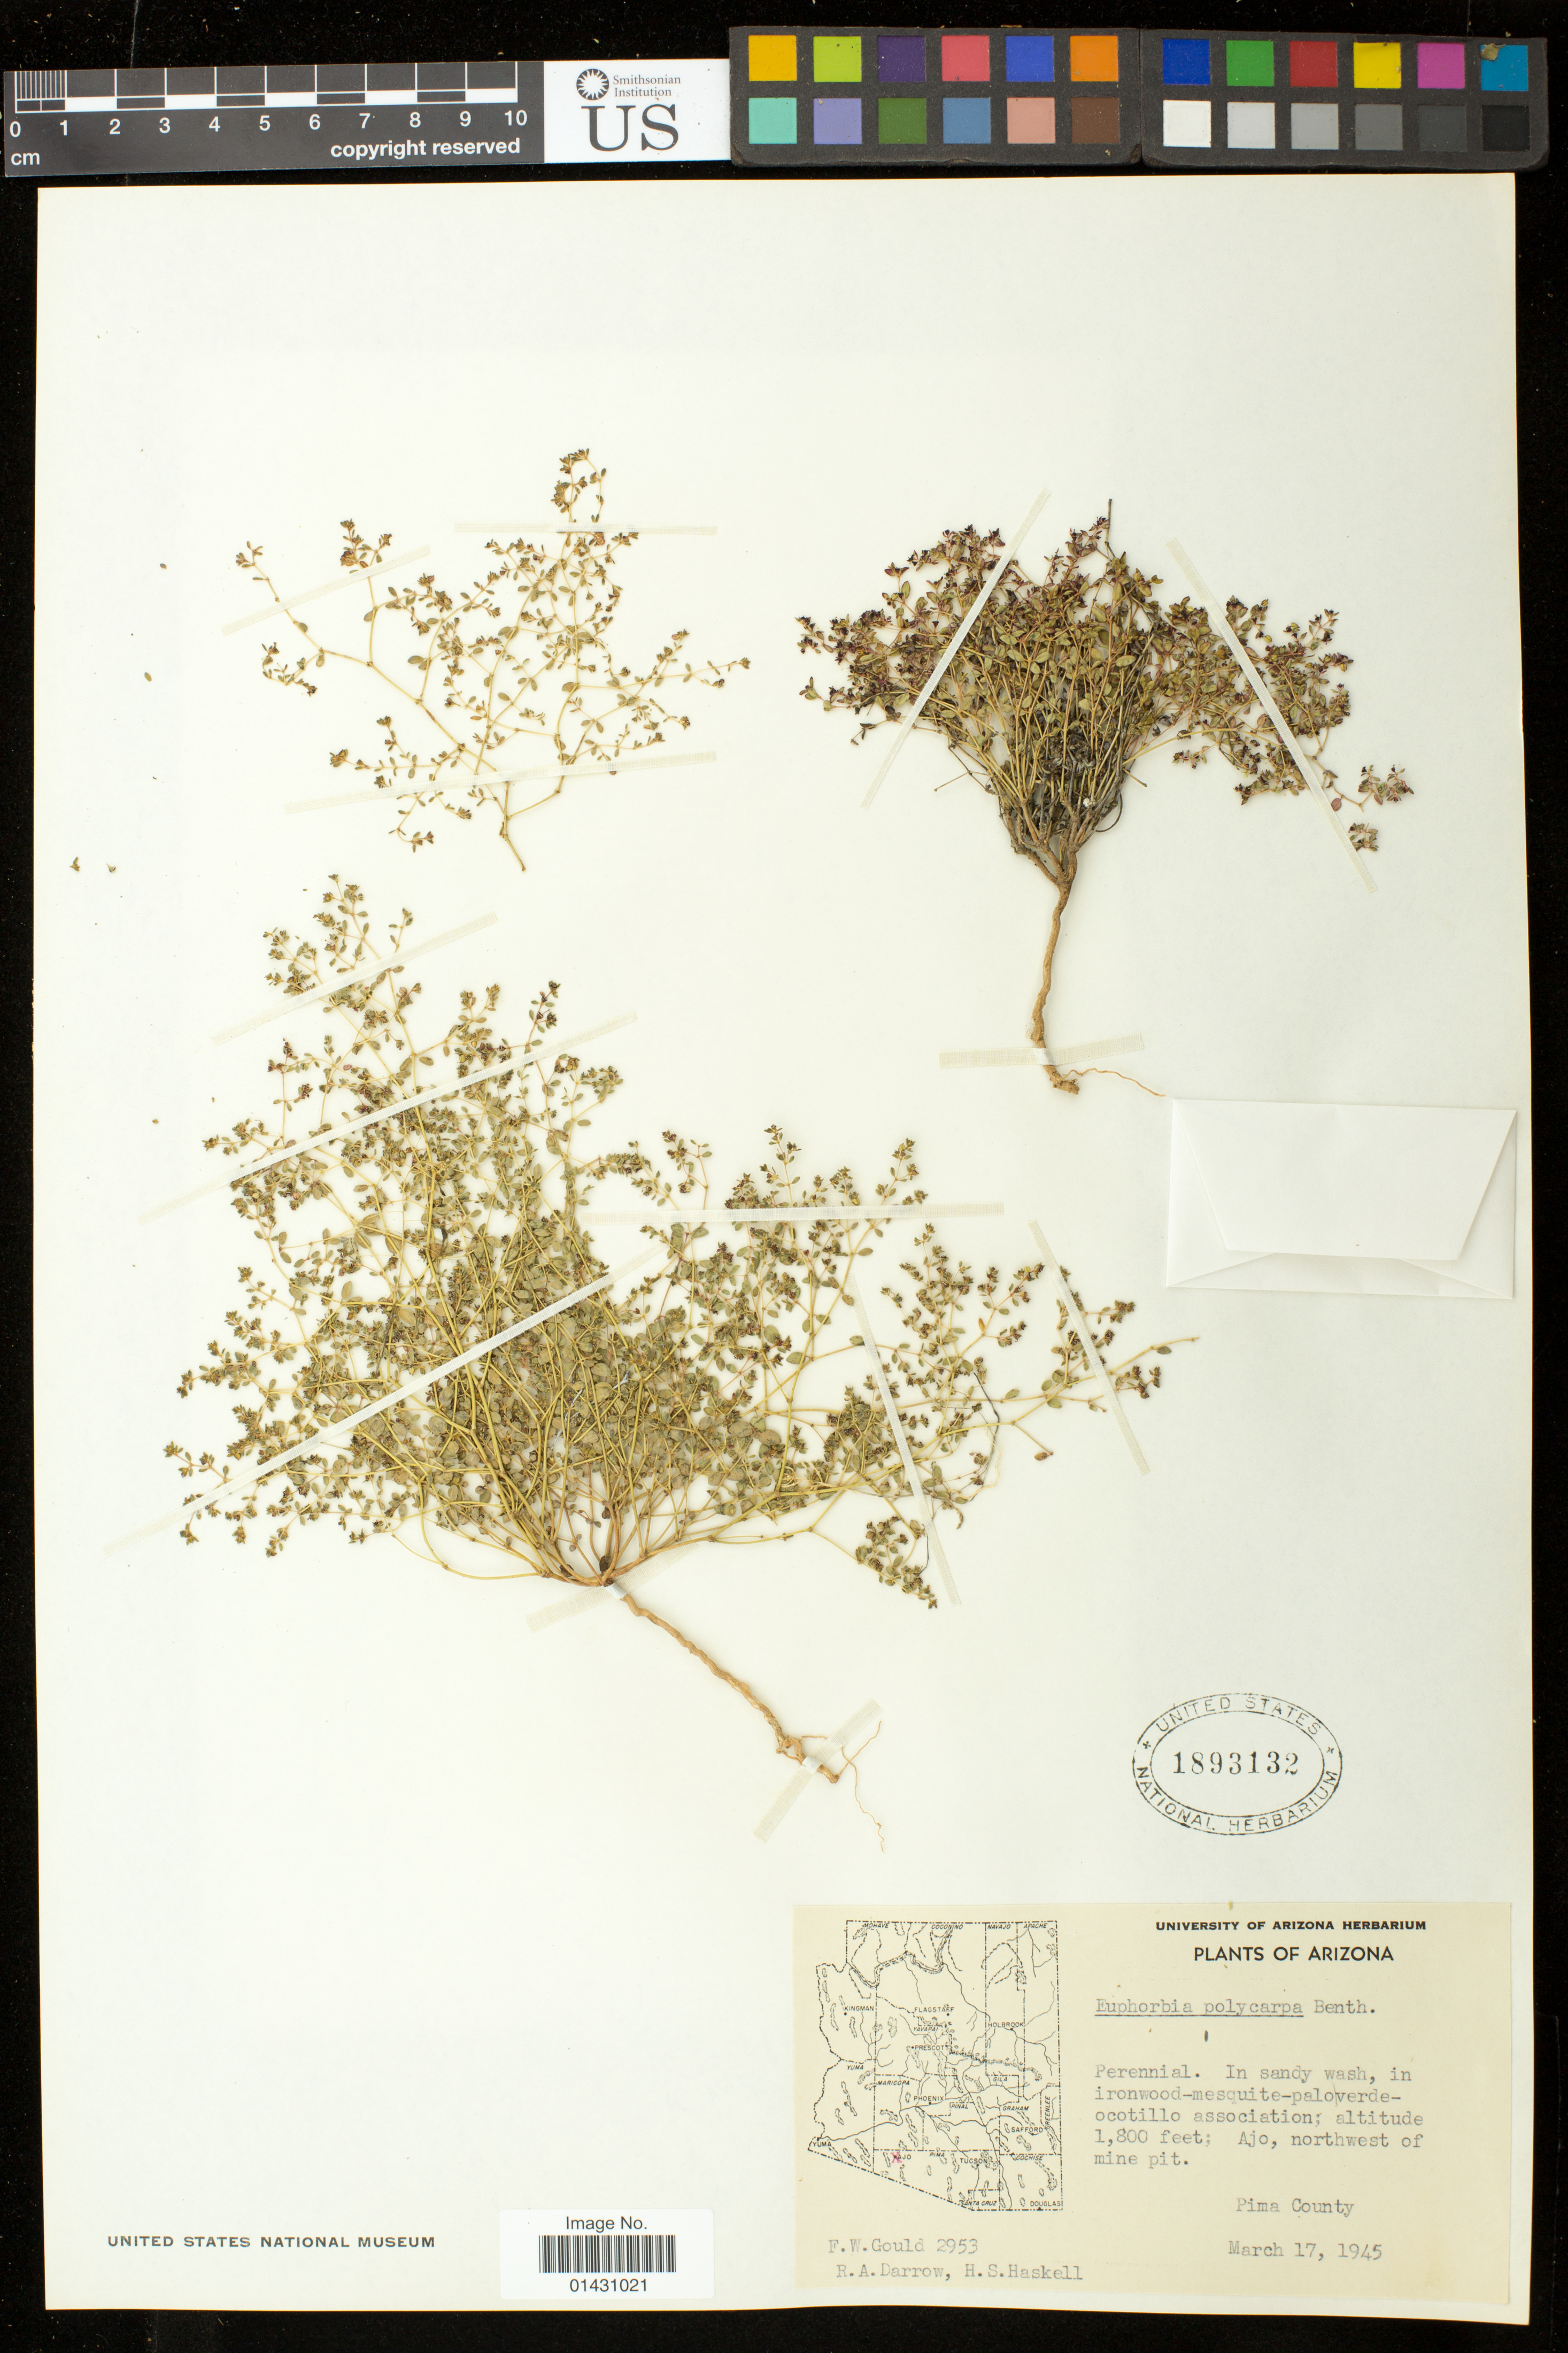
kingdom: Plantae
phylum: Tracheophyta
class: Magnoliopsida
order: Malpighiales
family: Euphorbiaceae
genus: Euphorbia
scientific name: Euphorbia polycarpa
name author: Benth.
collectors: F. W. Gould, R. A. Darrow & H. Haskell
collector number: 2953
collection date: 1945-03-17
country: United States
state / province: Arizona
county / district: Pima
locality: Ajo, northwest of mine pit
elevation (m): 549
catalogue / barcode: US 1893132